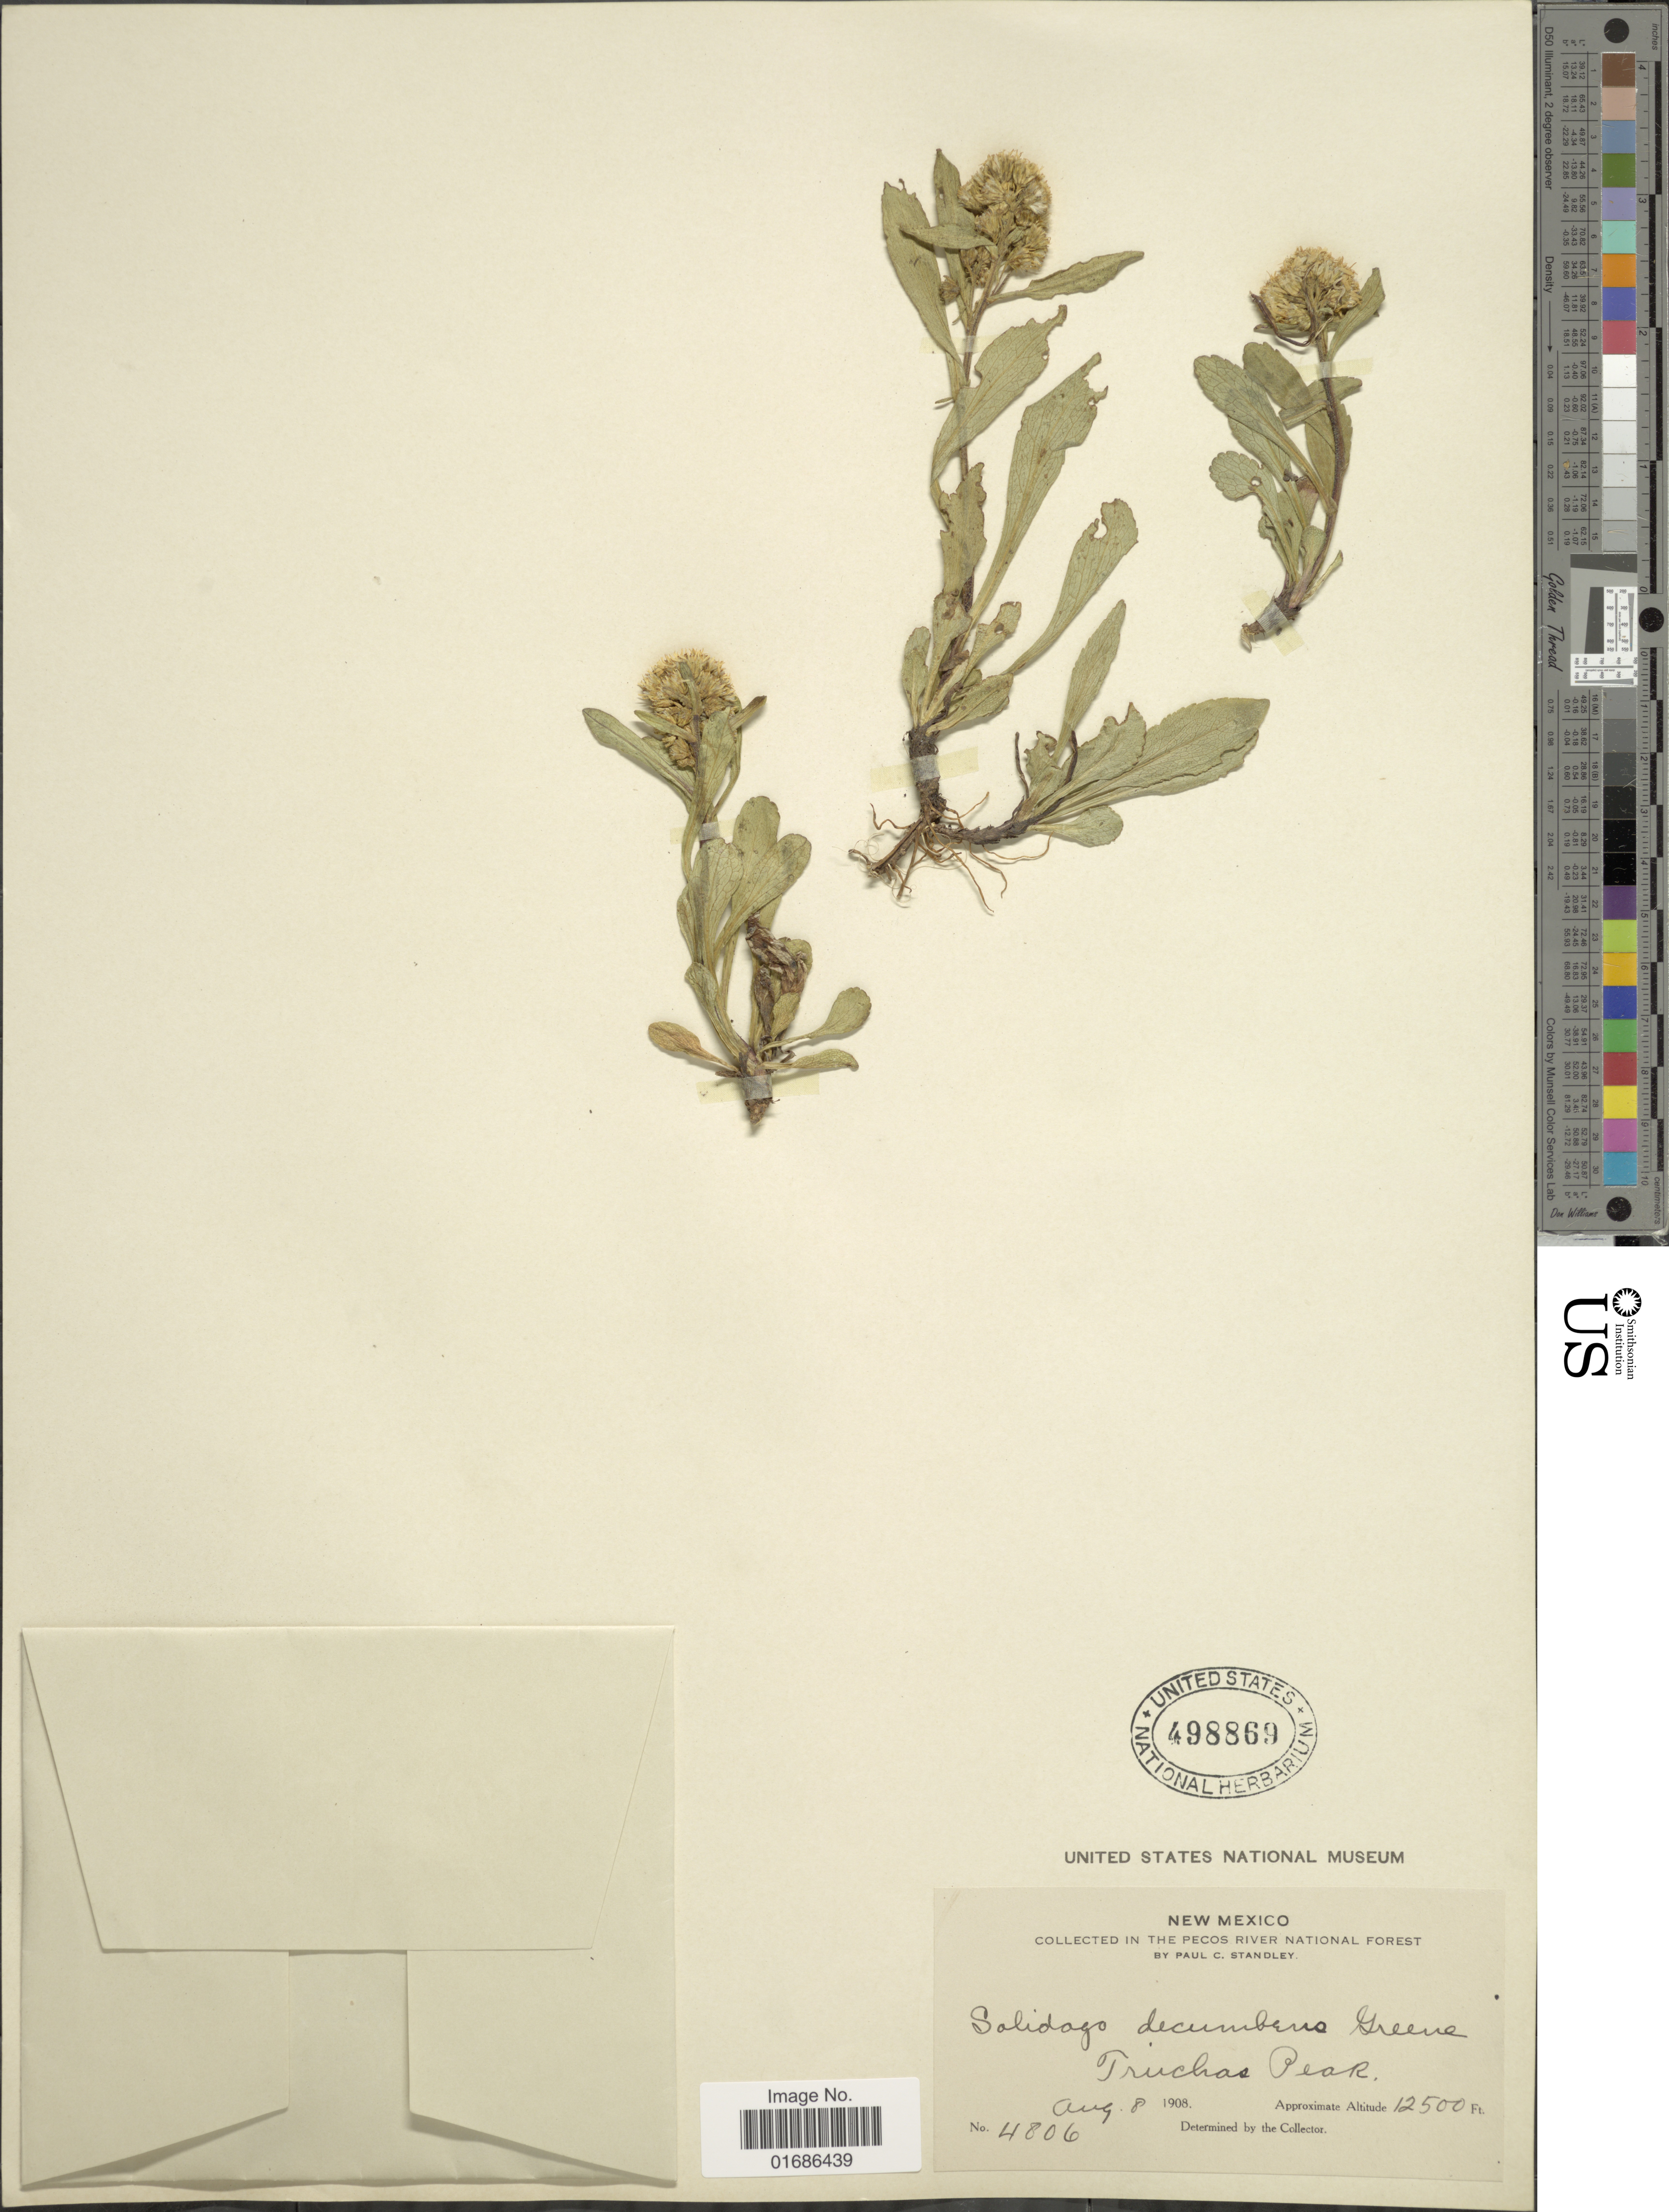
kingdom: Plantae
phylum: Tracheophyta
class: Magnoliopsida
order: Asterales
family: Asteraceae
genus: Solidago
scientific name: Solidago decumbens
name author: Greene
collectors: P. C. Standley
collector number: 4806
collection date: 1908-08-08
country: United States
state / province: New Mexico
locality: In the Pecos River National Forest, Trichas Peak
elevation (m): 3810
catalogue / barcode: US 498869